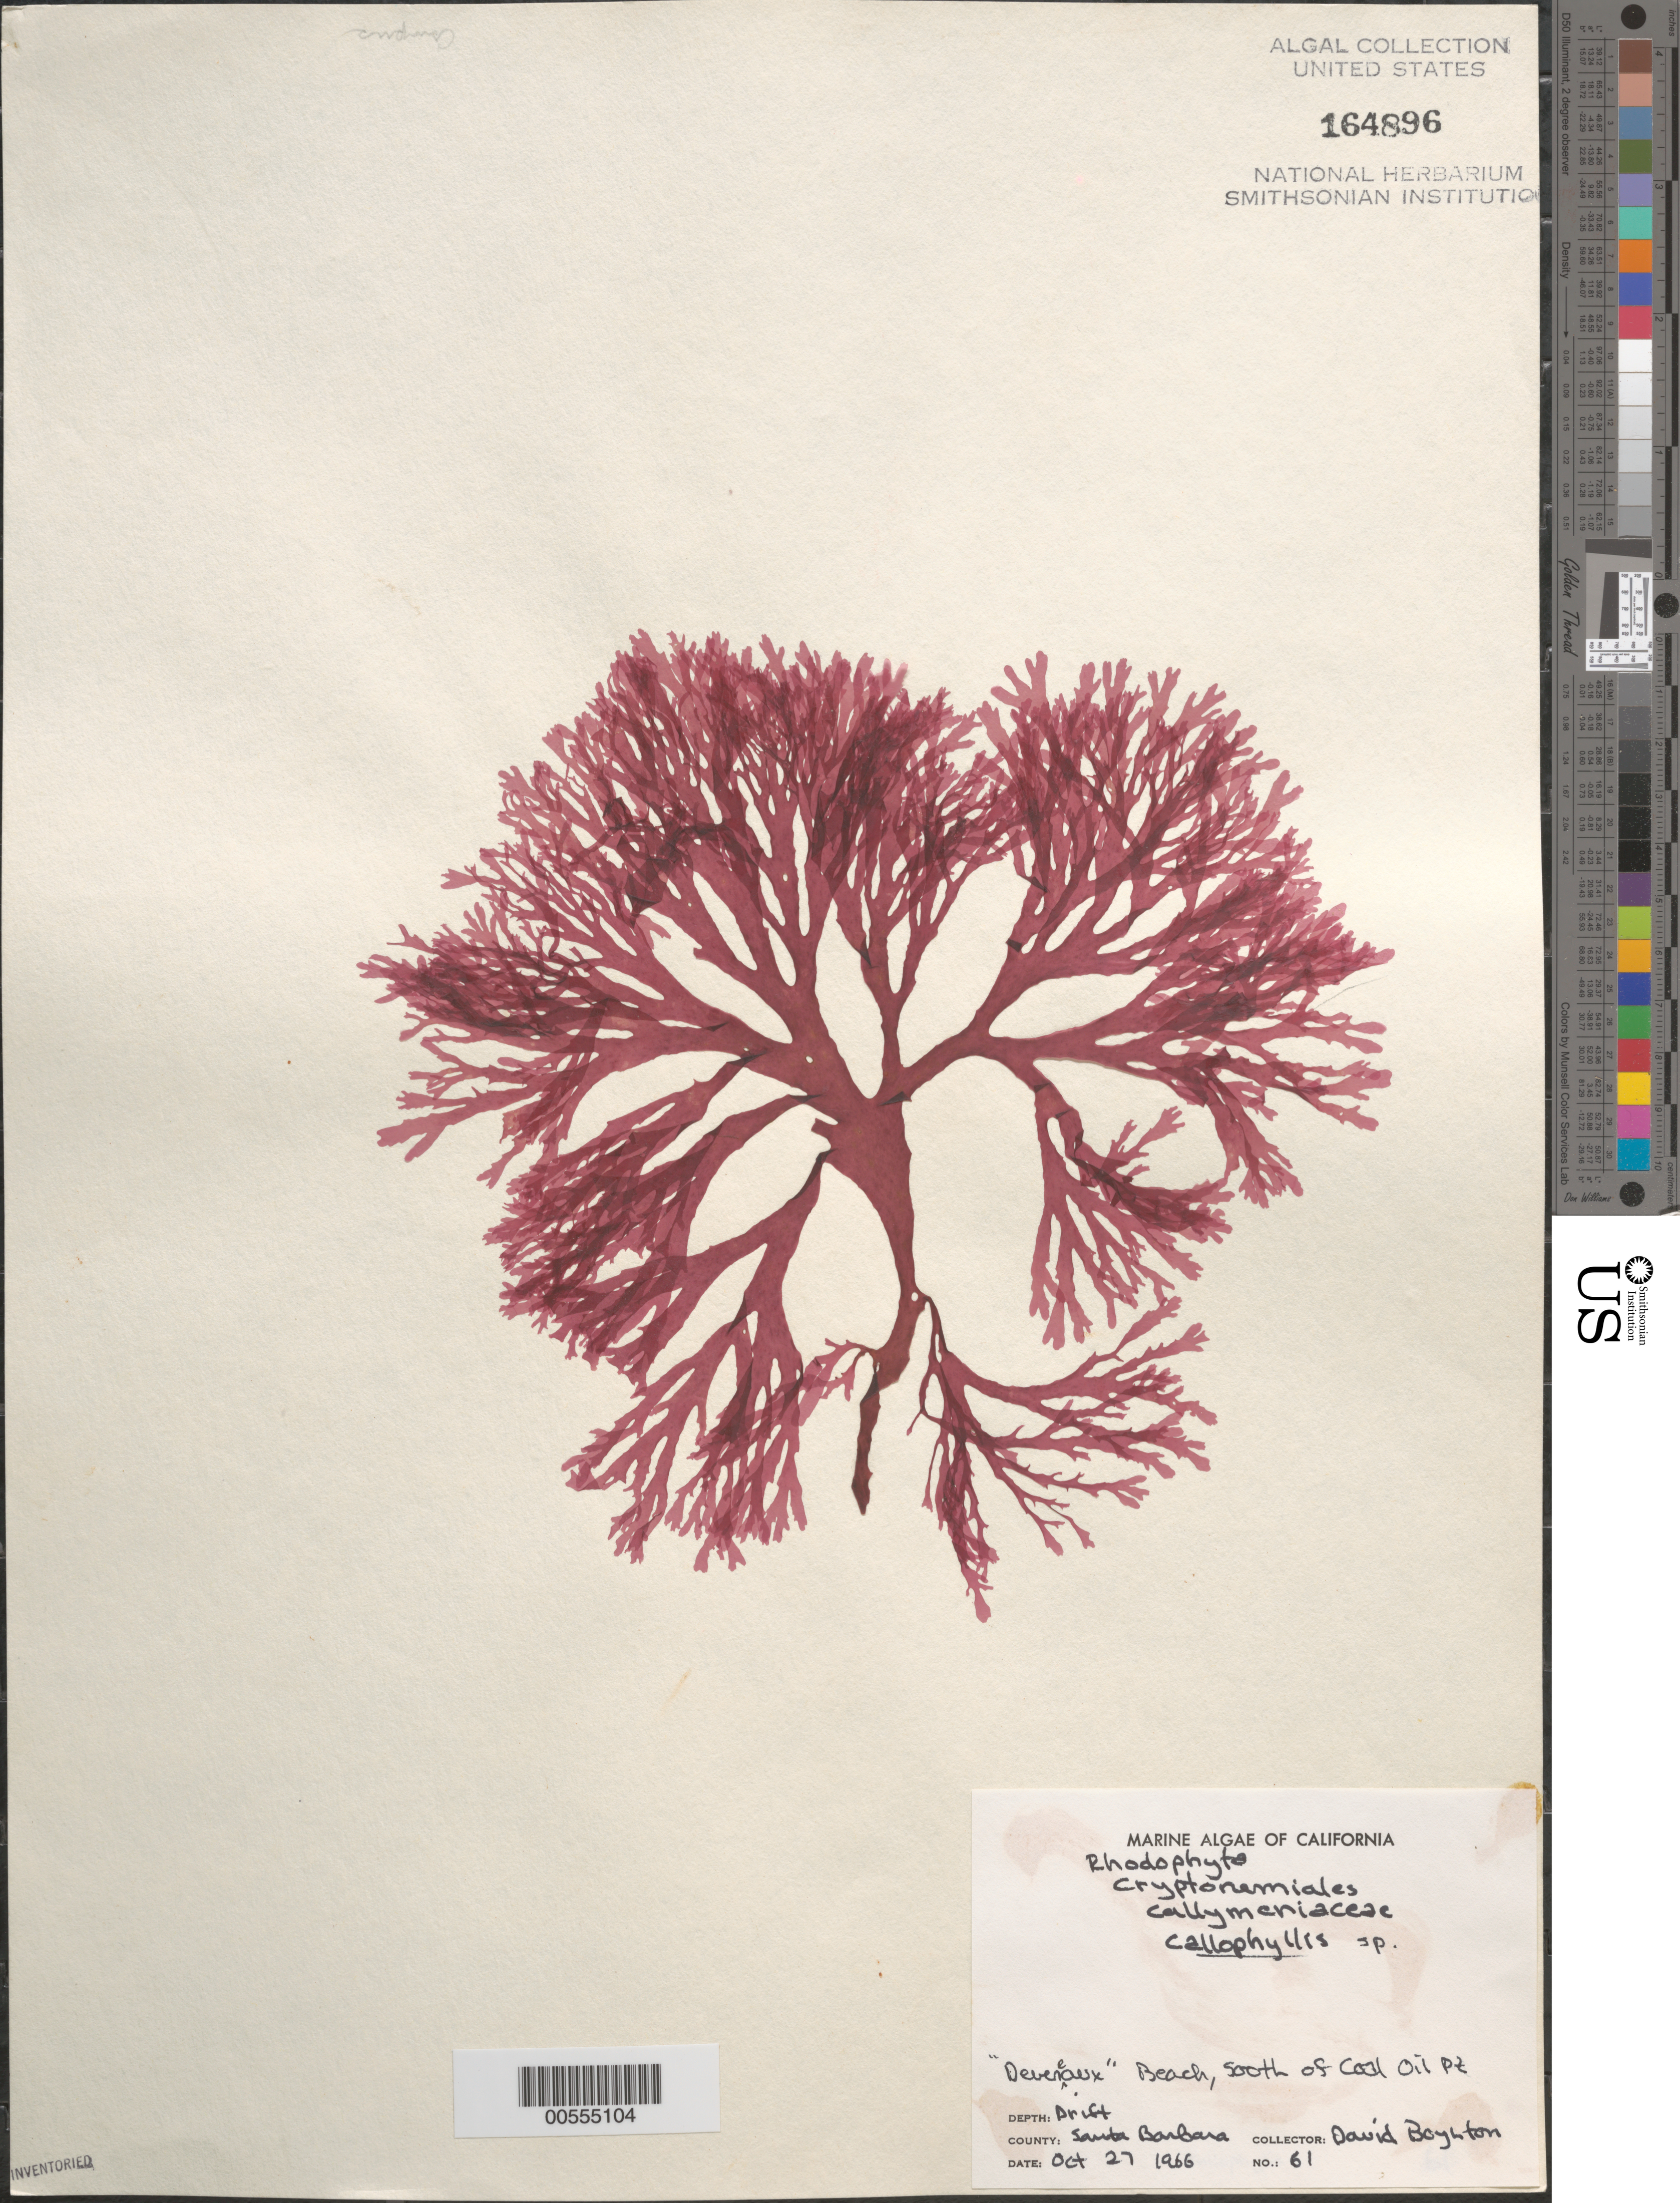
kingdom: Plantae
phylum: Rhodophyta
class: Florideophyceae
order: Gigartinales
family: Kallymeniaceae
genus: Callophyllis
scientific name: Callophyllis violacea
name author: J. Agardh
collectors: D. Boynton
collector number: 61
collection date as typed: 27 Oct 1966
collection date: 1966-10-27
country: United States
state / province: California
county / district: Santa Barbara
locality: Devereaux Beach, south of Coal Oil Point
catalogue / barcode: US 164896